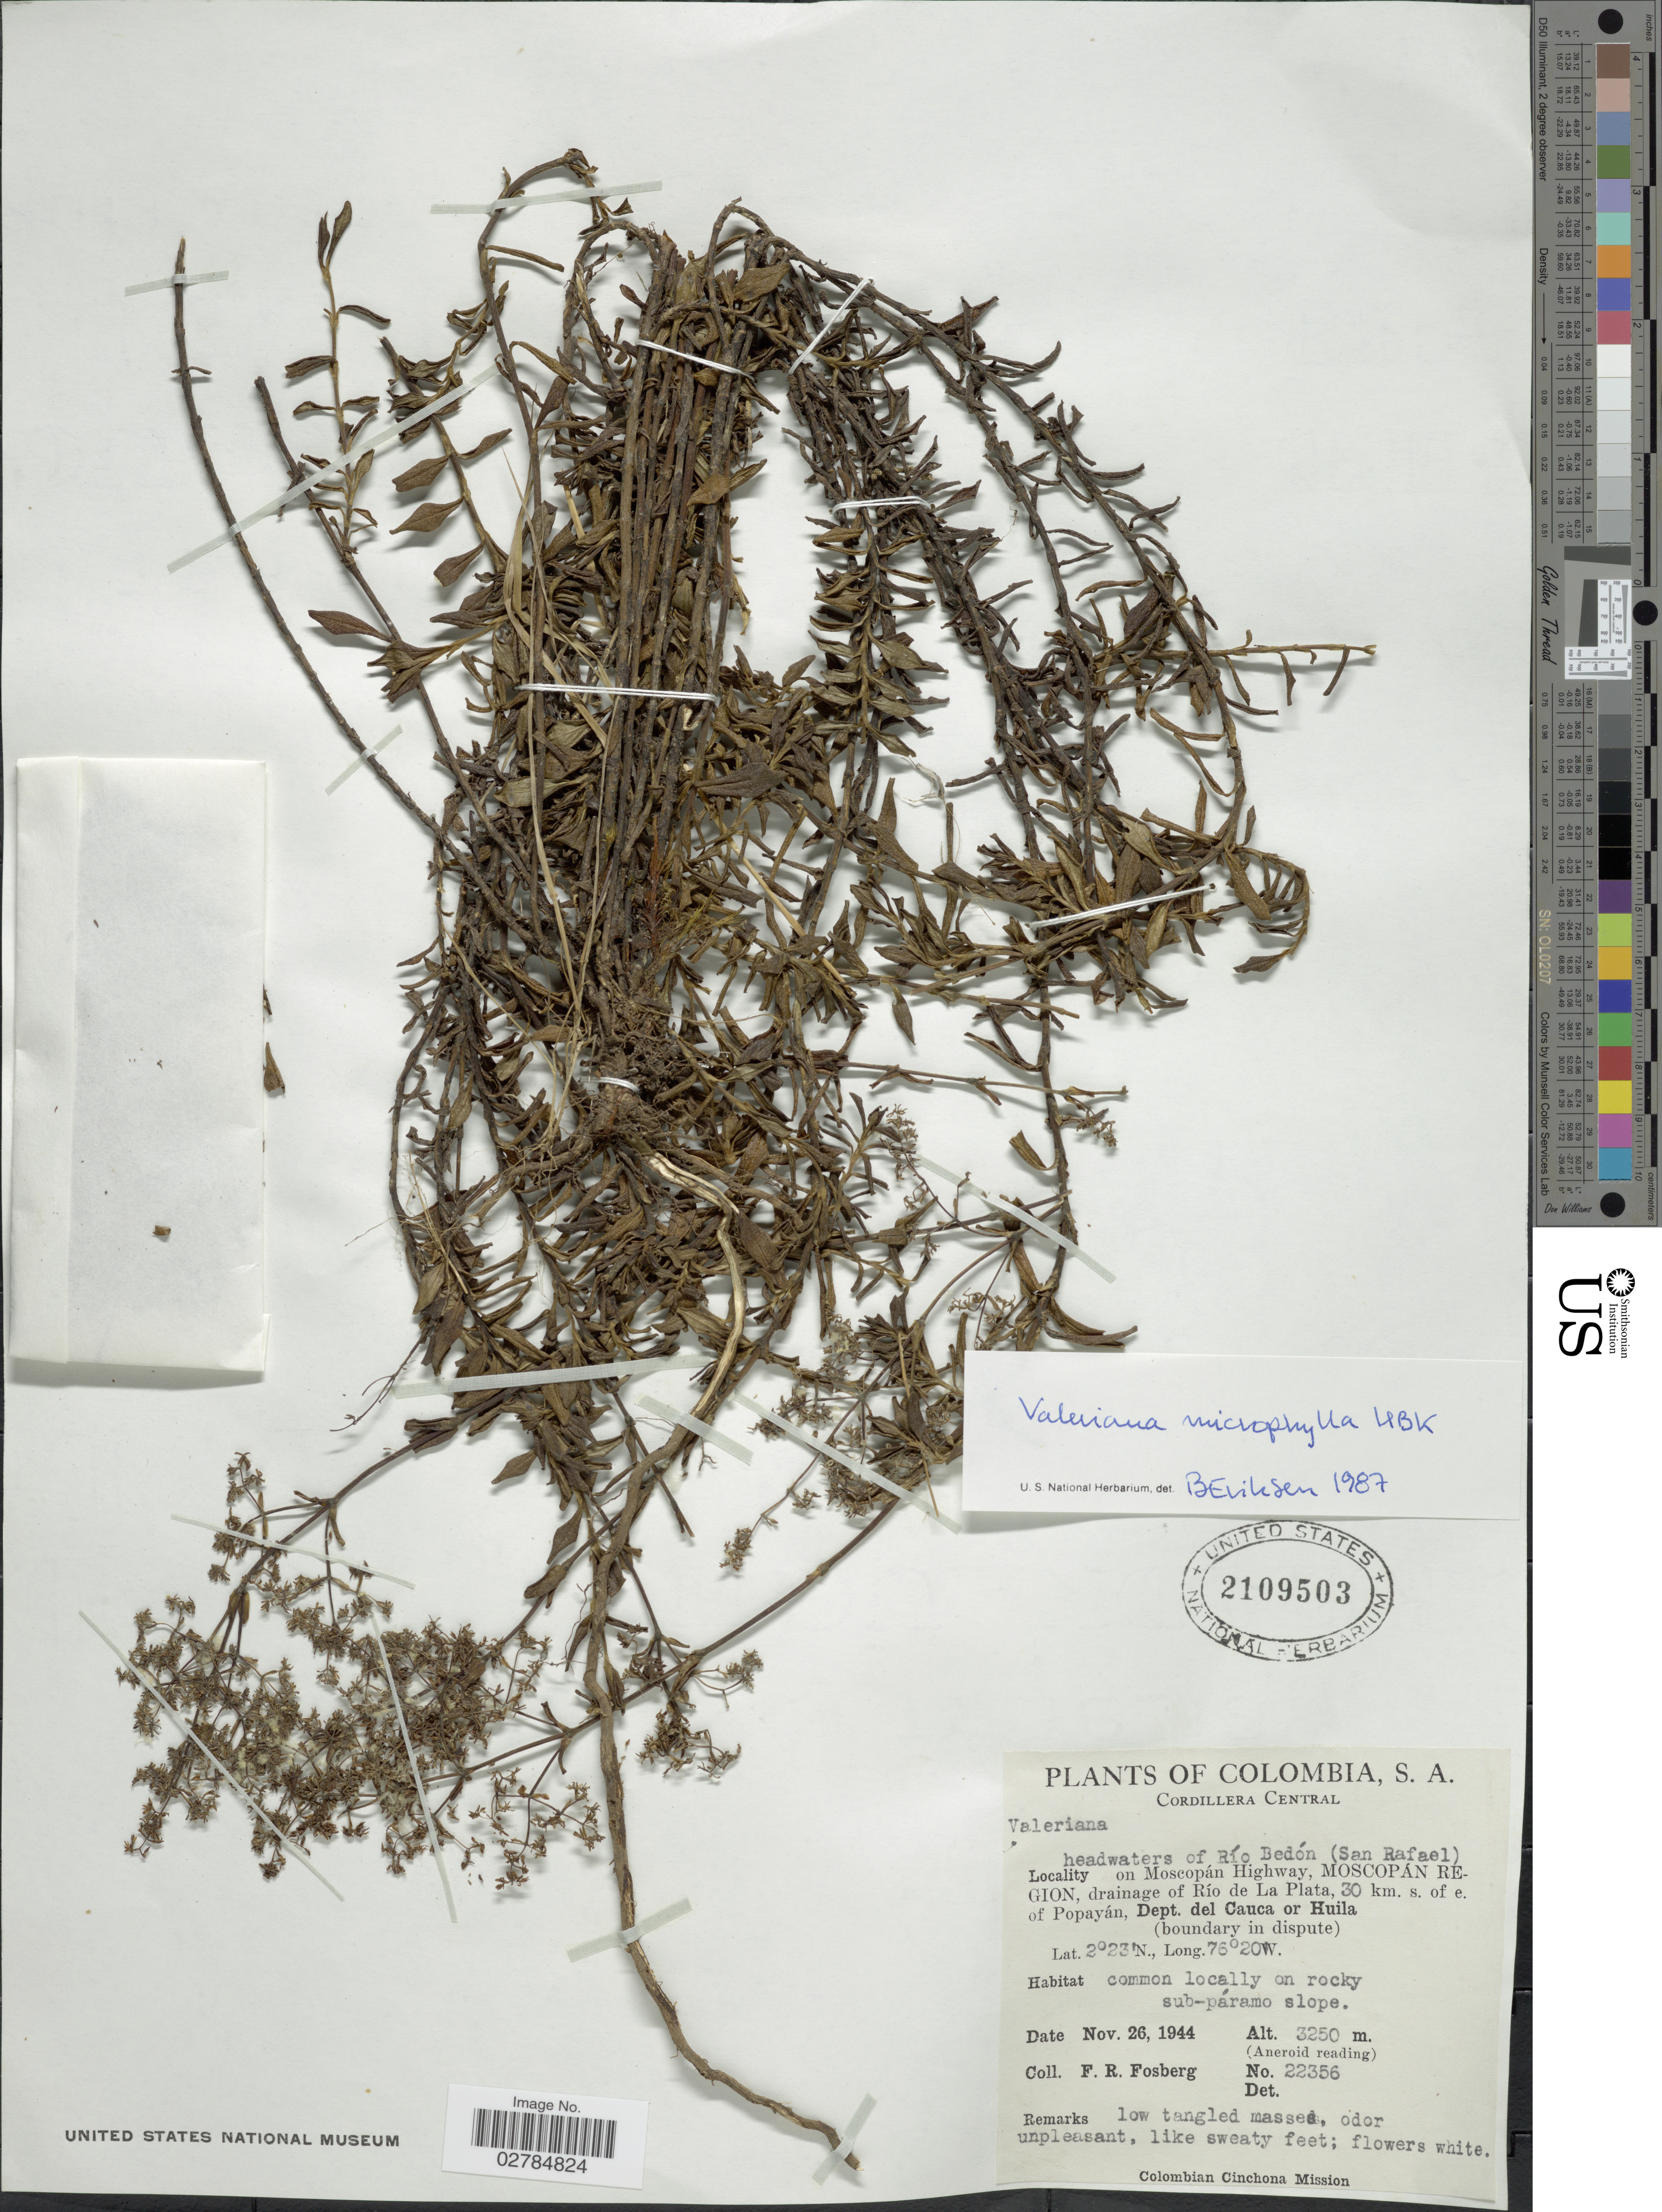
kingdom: Plantae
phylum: Tracheophyta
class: Magnoliopsida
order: Dipsacales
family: Caprifoliaceae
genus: Valeriana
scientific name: Valeriana microphylla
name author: Kunth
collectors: F. R. Fosberg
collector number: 22356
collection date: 1944-11-26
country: Colombia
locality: Cordillera Central. Headwaters of Río Bedón (San Rafael) on Moscopán Highway, Moscopán Region, drainage of Río de La Plata, 30 km. s. of e. of Popayán, Dept. del Cauca or Huila (boundary in dispute).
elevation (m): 3250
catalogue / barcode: US 2109503